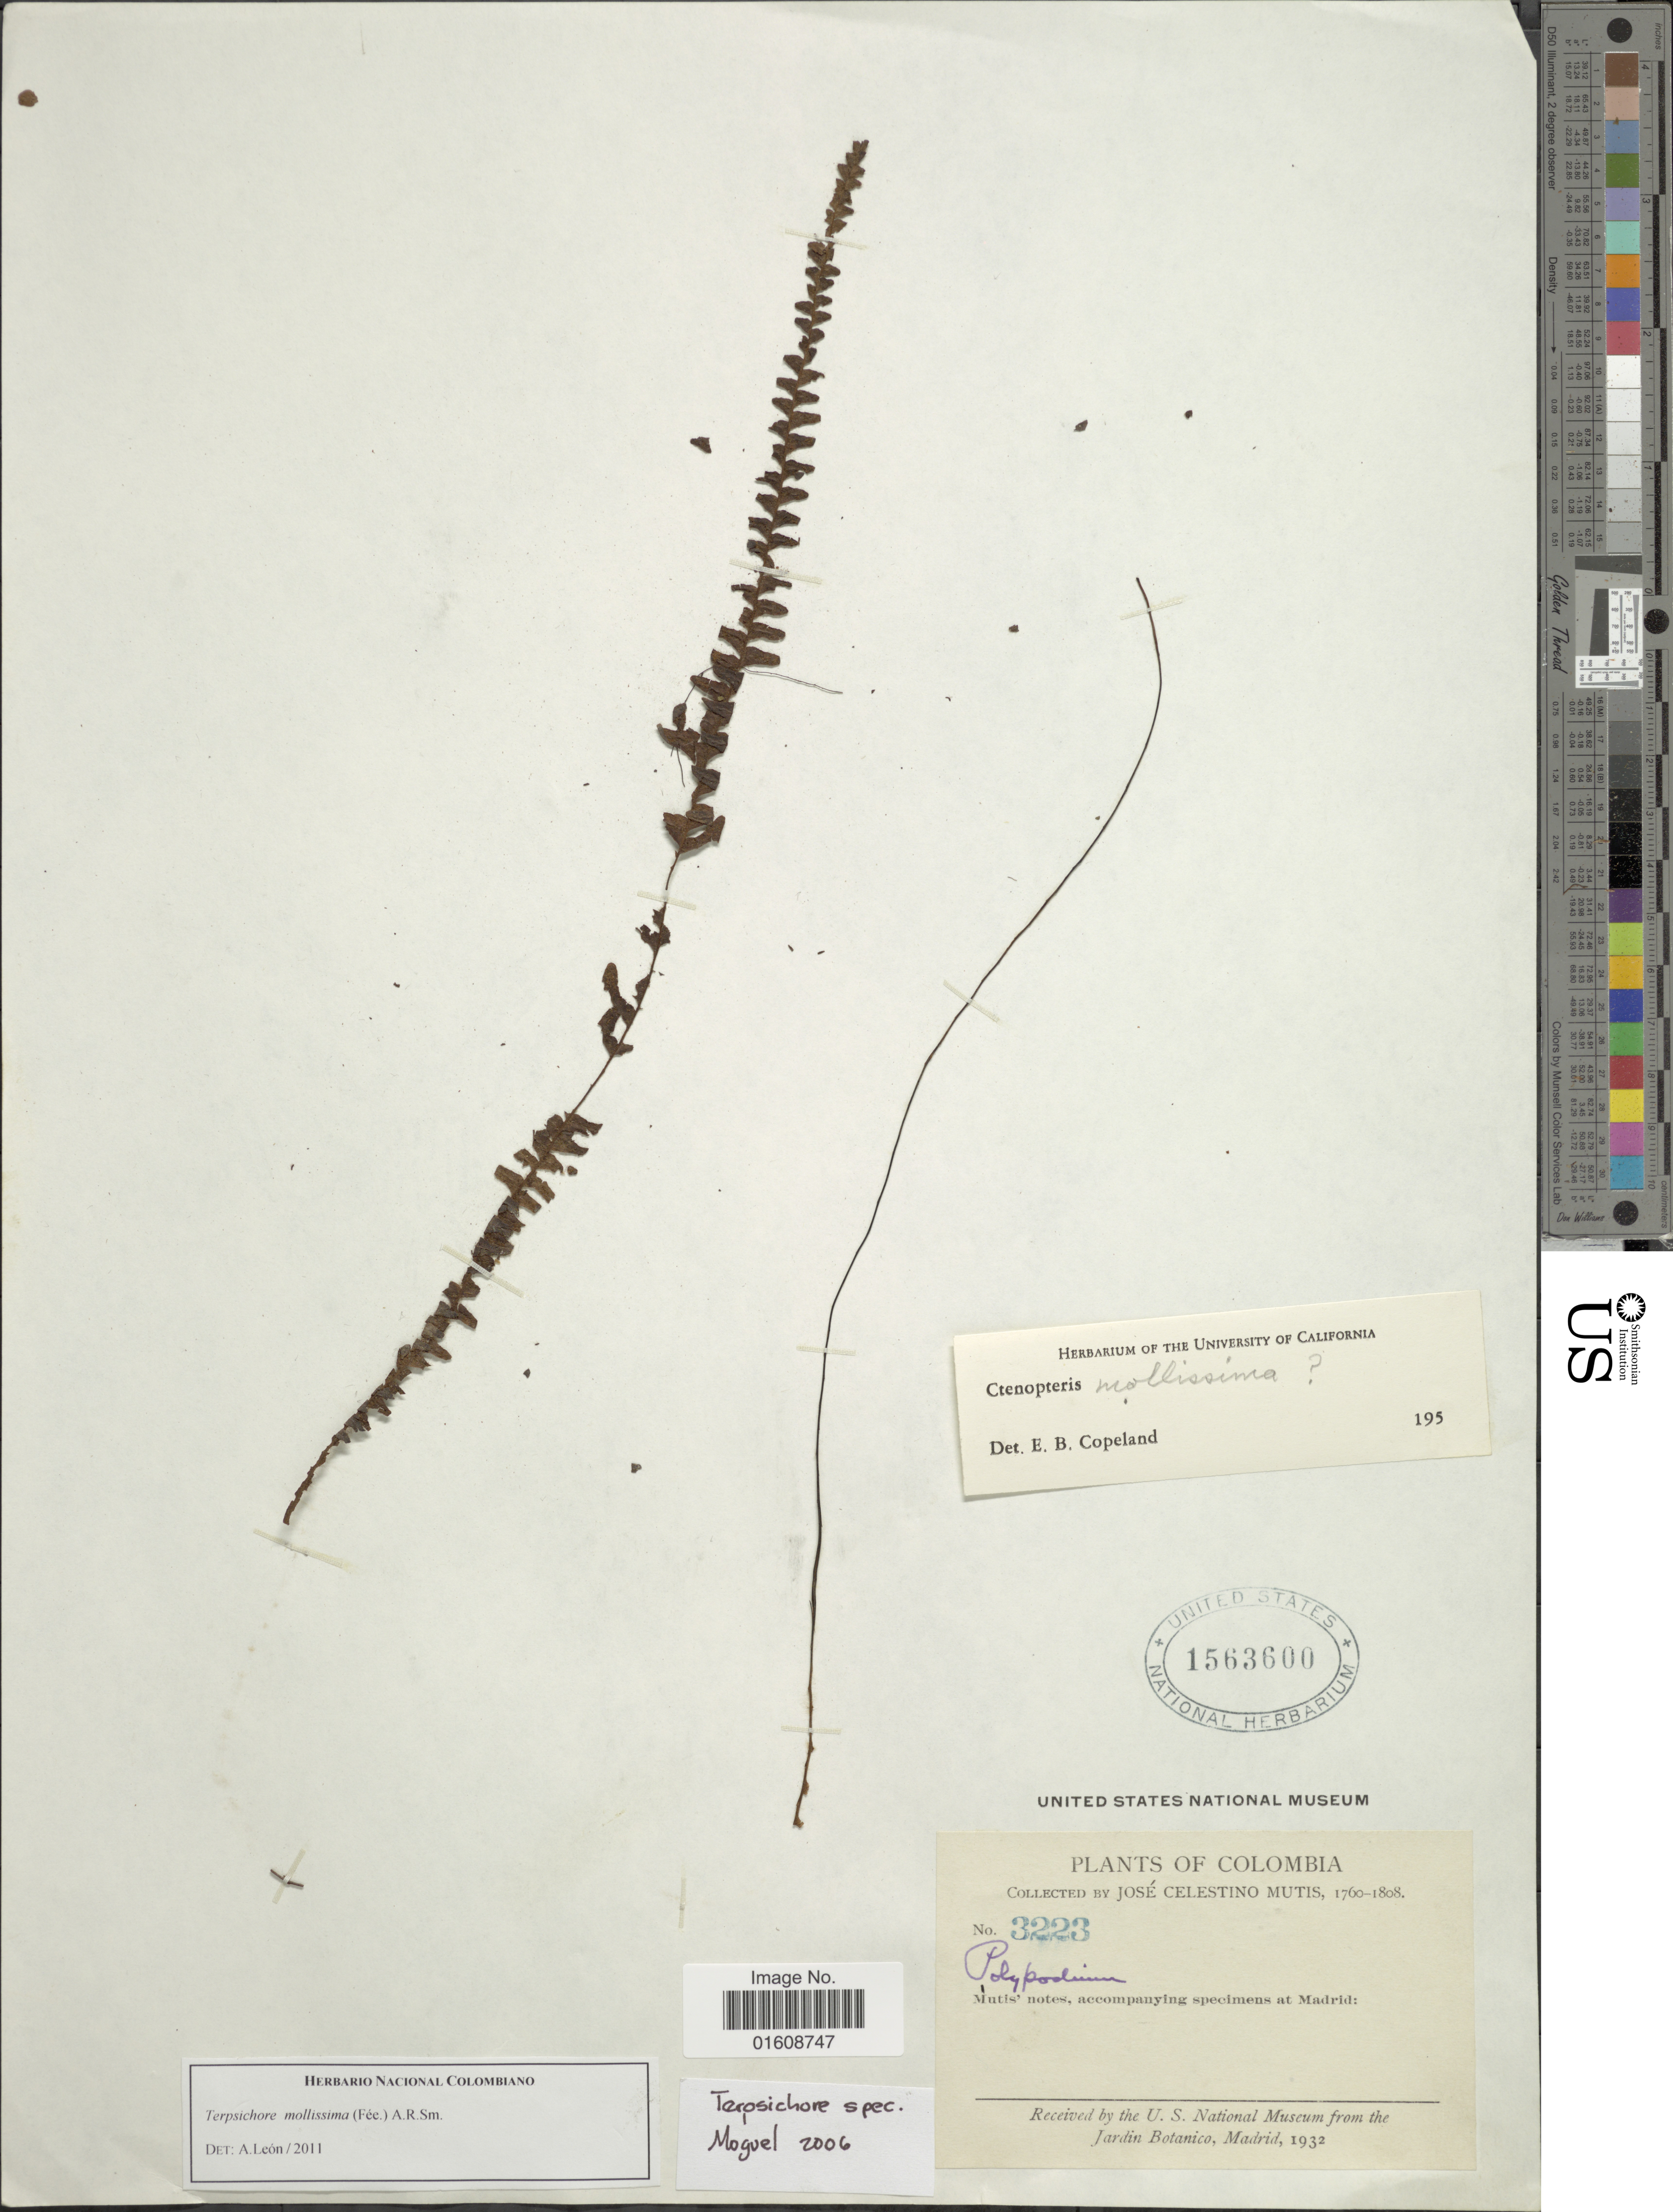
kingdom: Plantae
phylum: Tracheophyta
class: Polypodiopsida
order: Polypodiales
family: Polypodiaceae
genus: Alansmia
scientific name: Alansmia elastica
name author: (Bory ex Willd.) Moguel & M. Kessler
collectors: J. C. B. Mutis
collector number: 3223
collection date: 1760/1808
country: Colombia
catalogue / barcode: US 1563600